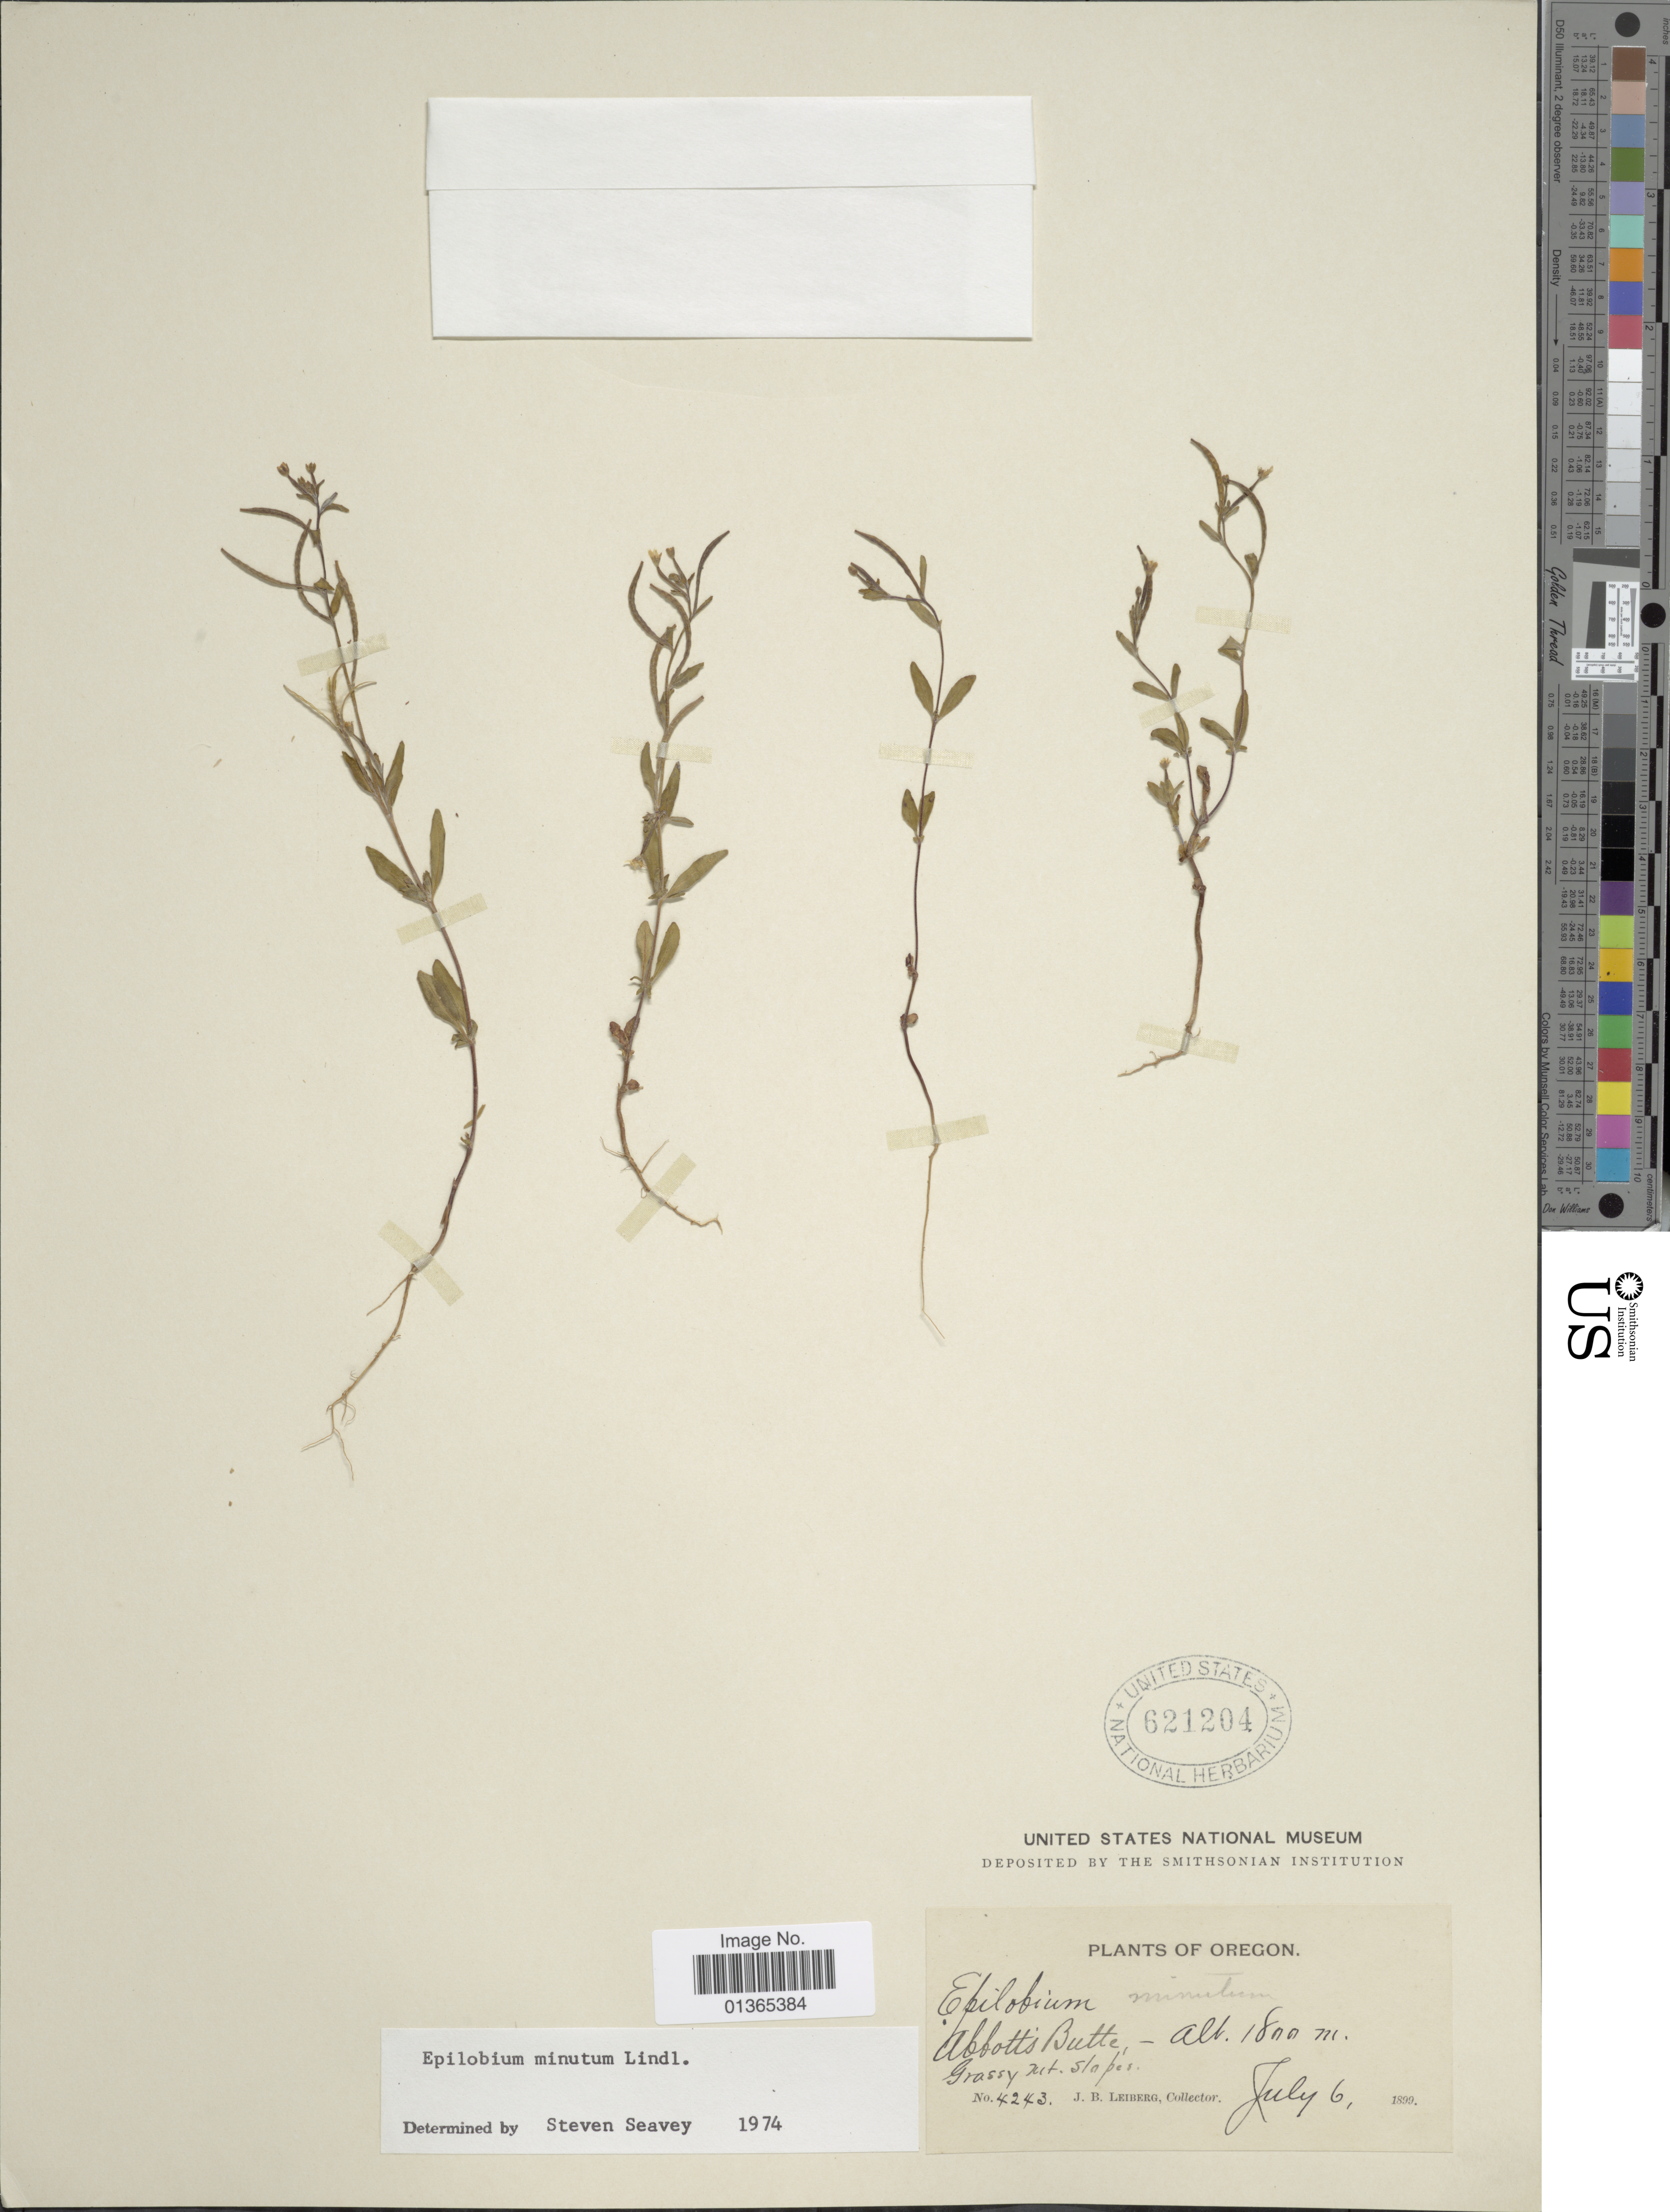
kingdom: Plantae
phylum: Tracheophyta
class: Magnoliopsida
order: Myrtales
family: Onagraceae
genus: Epilobium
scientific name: Epilobium minutum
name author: Lindl. ex Lehm.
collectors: J. B. Leiberg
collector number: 4243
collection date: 1899-07-06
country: United States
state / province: Oregon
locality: Abbott's Butte.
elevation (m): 1800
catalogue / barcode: US 621204